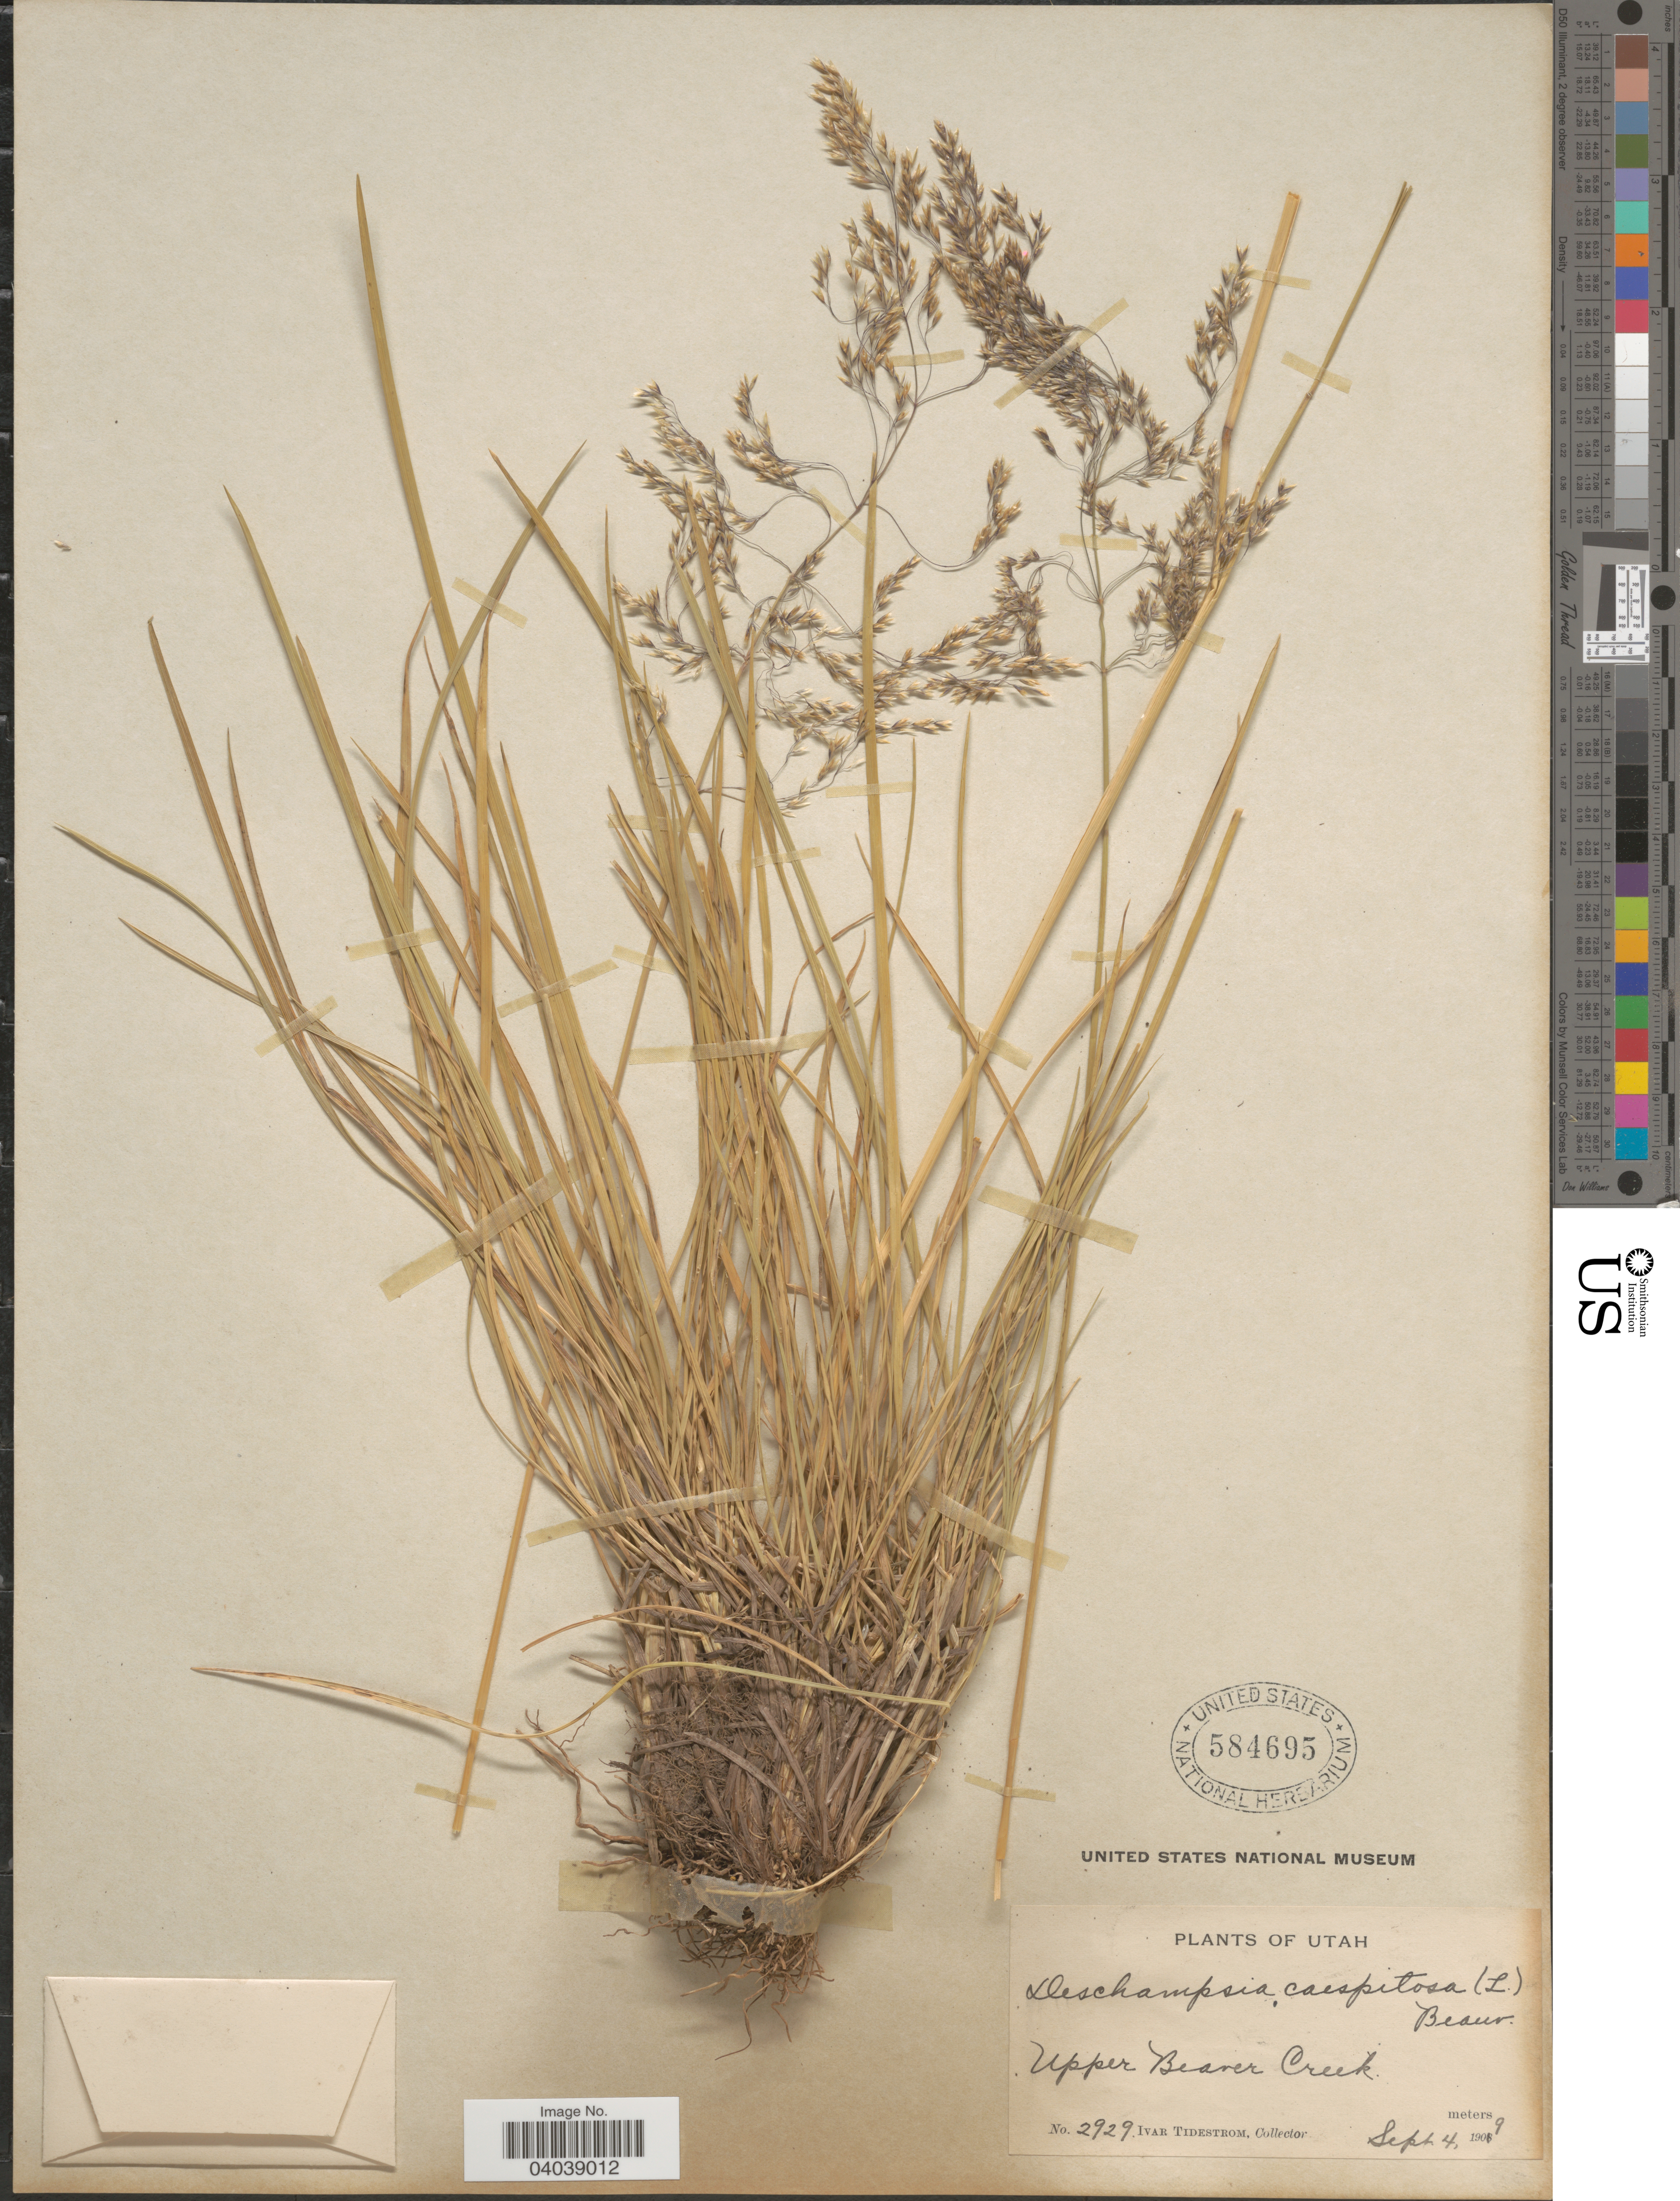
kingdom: Plantae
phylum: Tracheophyta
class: Liliopsida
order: Poales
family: Poaceae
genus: Deschampsia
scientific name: Deschampsia cespitosa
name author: (L.) P. Beauv.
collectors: I. F. Tidestrom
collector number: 2929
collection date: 1909-09-04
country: United States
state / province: Utah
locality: Upper Beaver Creek.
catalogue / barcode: US 584695